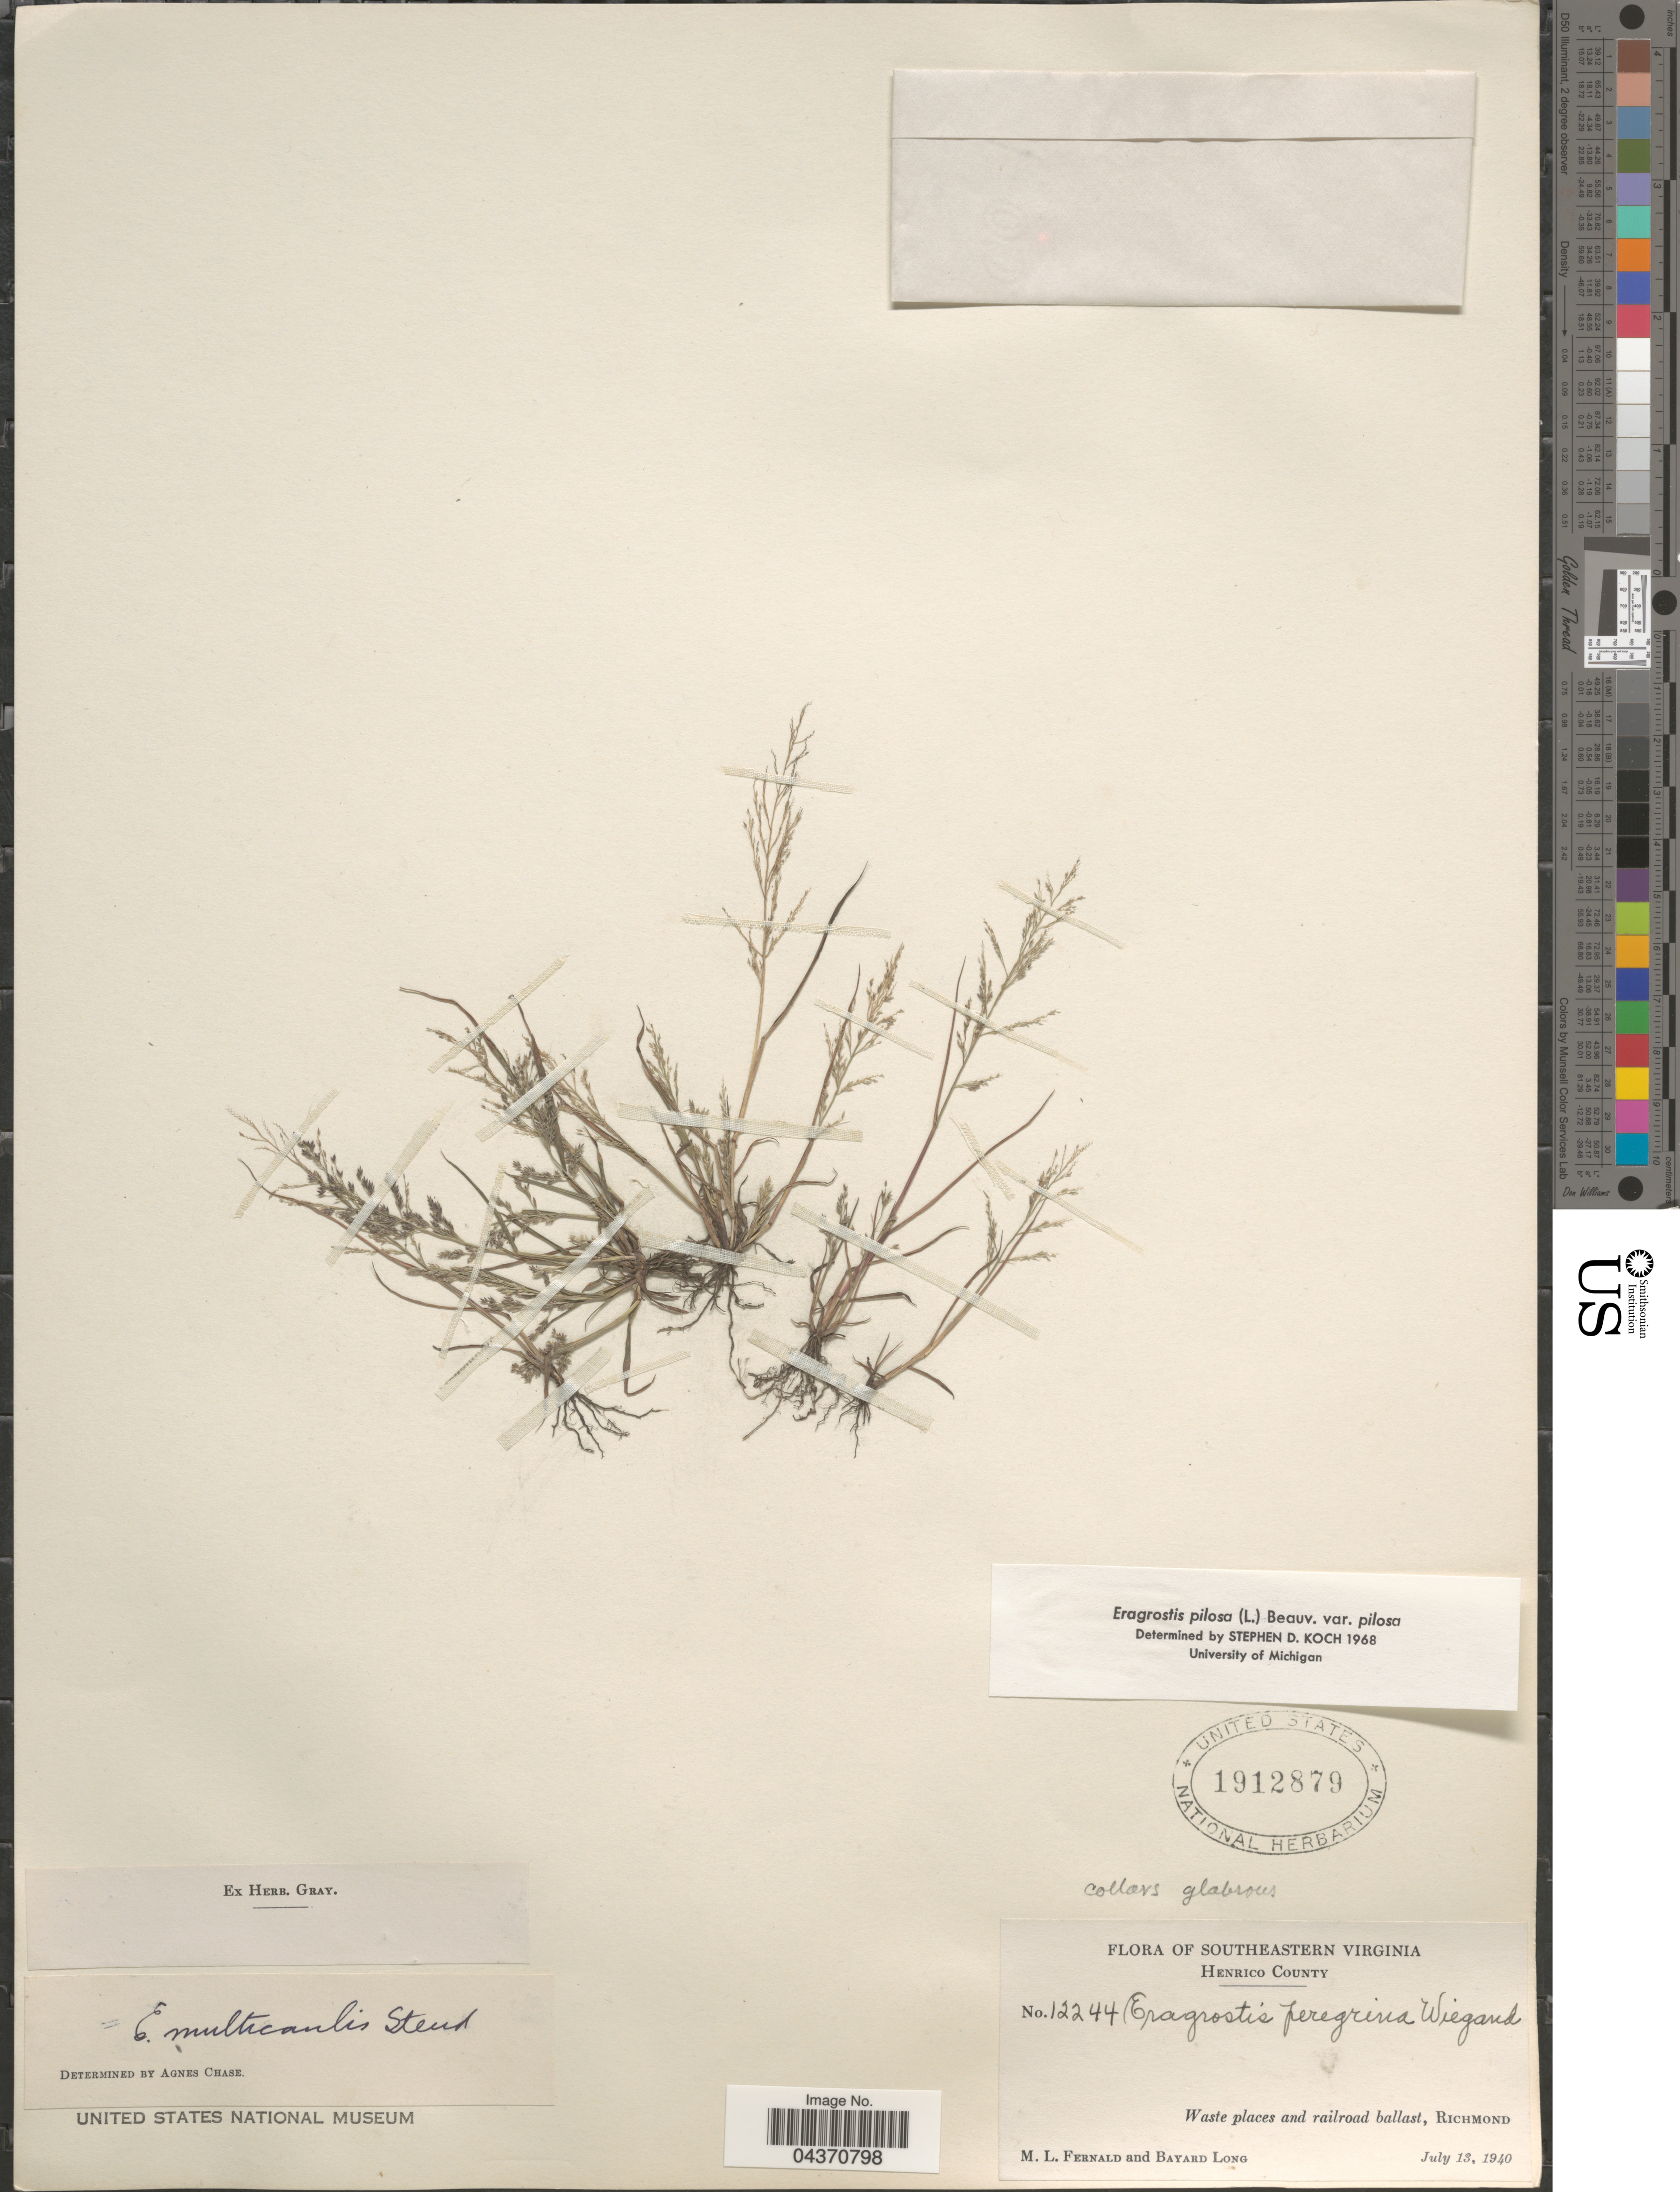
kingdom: Plantae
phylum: Tracheophyta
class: Liliopsida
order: Poales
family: Poaceae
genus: Eragrostis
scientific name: Eragrostis pilosa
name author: (L.) P. Beauv.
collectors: M. L. Fernald & B. Long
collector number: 12244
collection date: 1940-07-13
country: United States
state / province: Virginia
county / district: City of Richmond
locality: Southeastern Virginia. Henrico County. Waste places and railroad ballast, Richmond.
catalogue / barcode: US 1912879